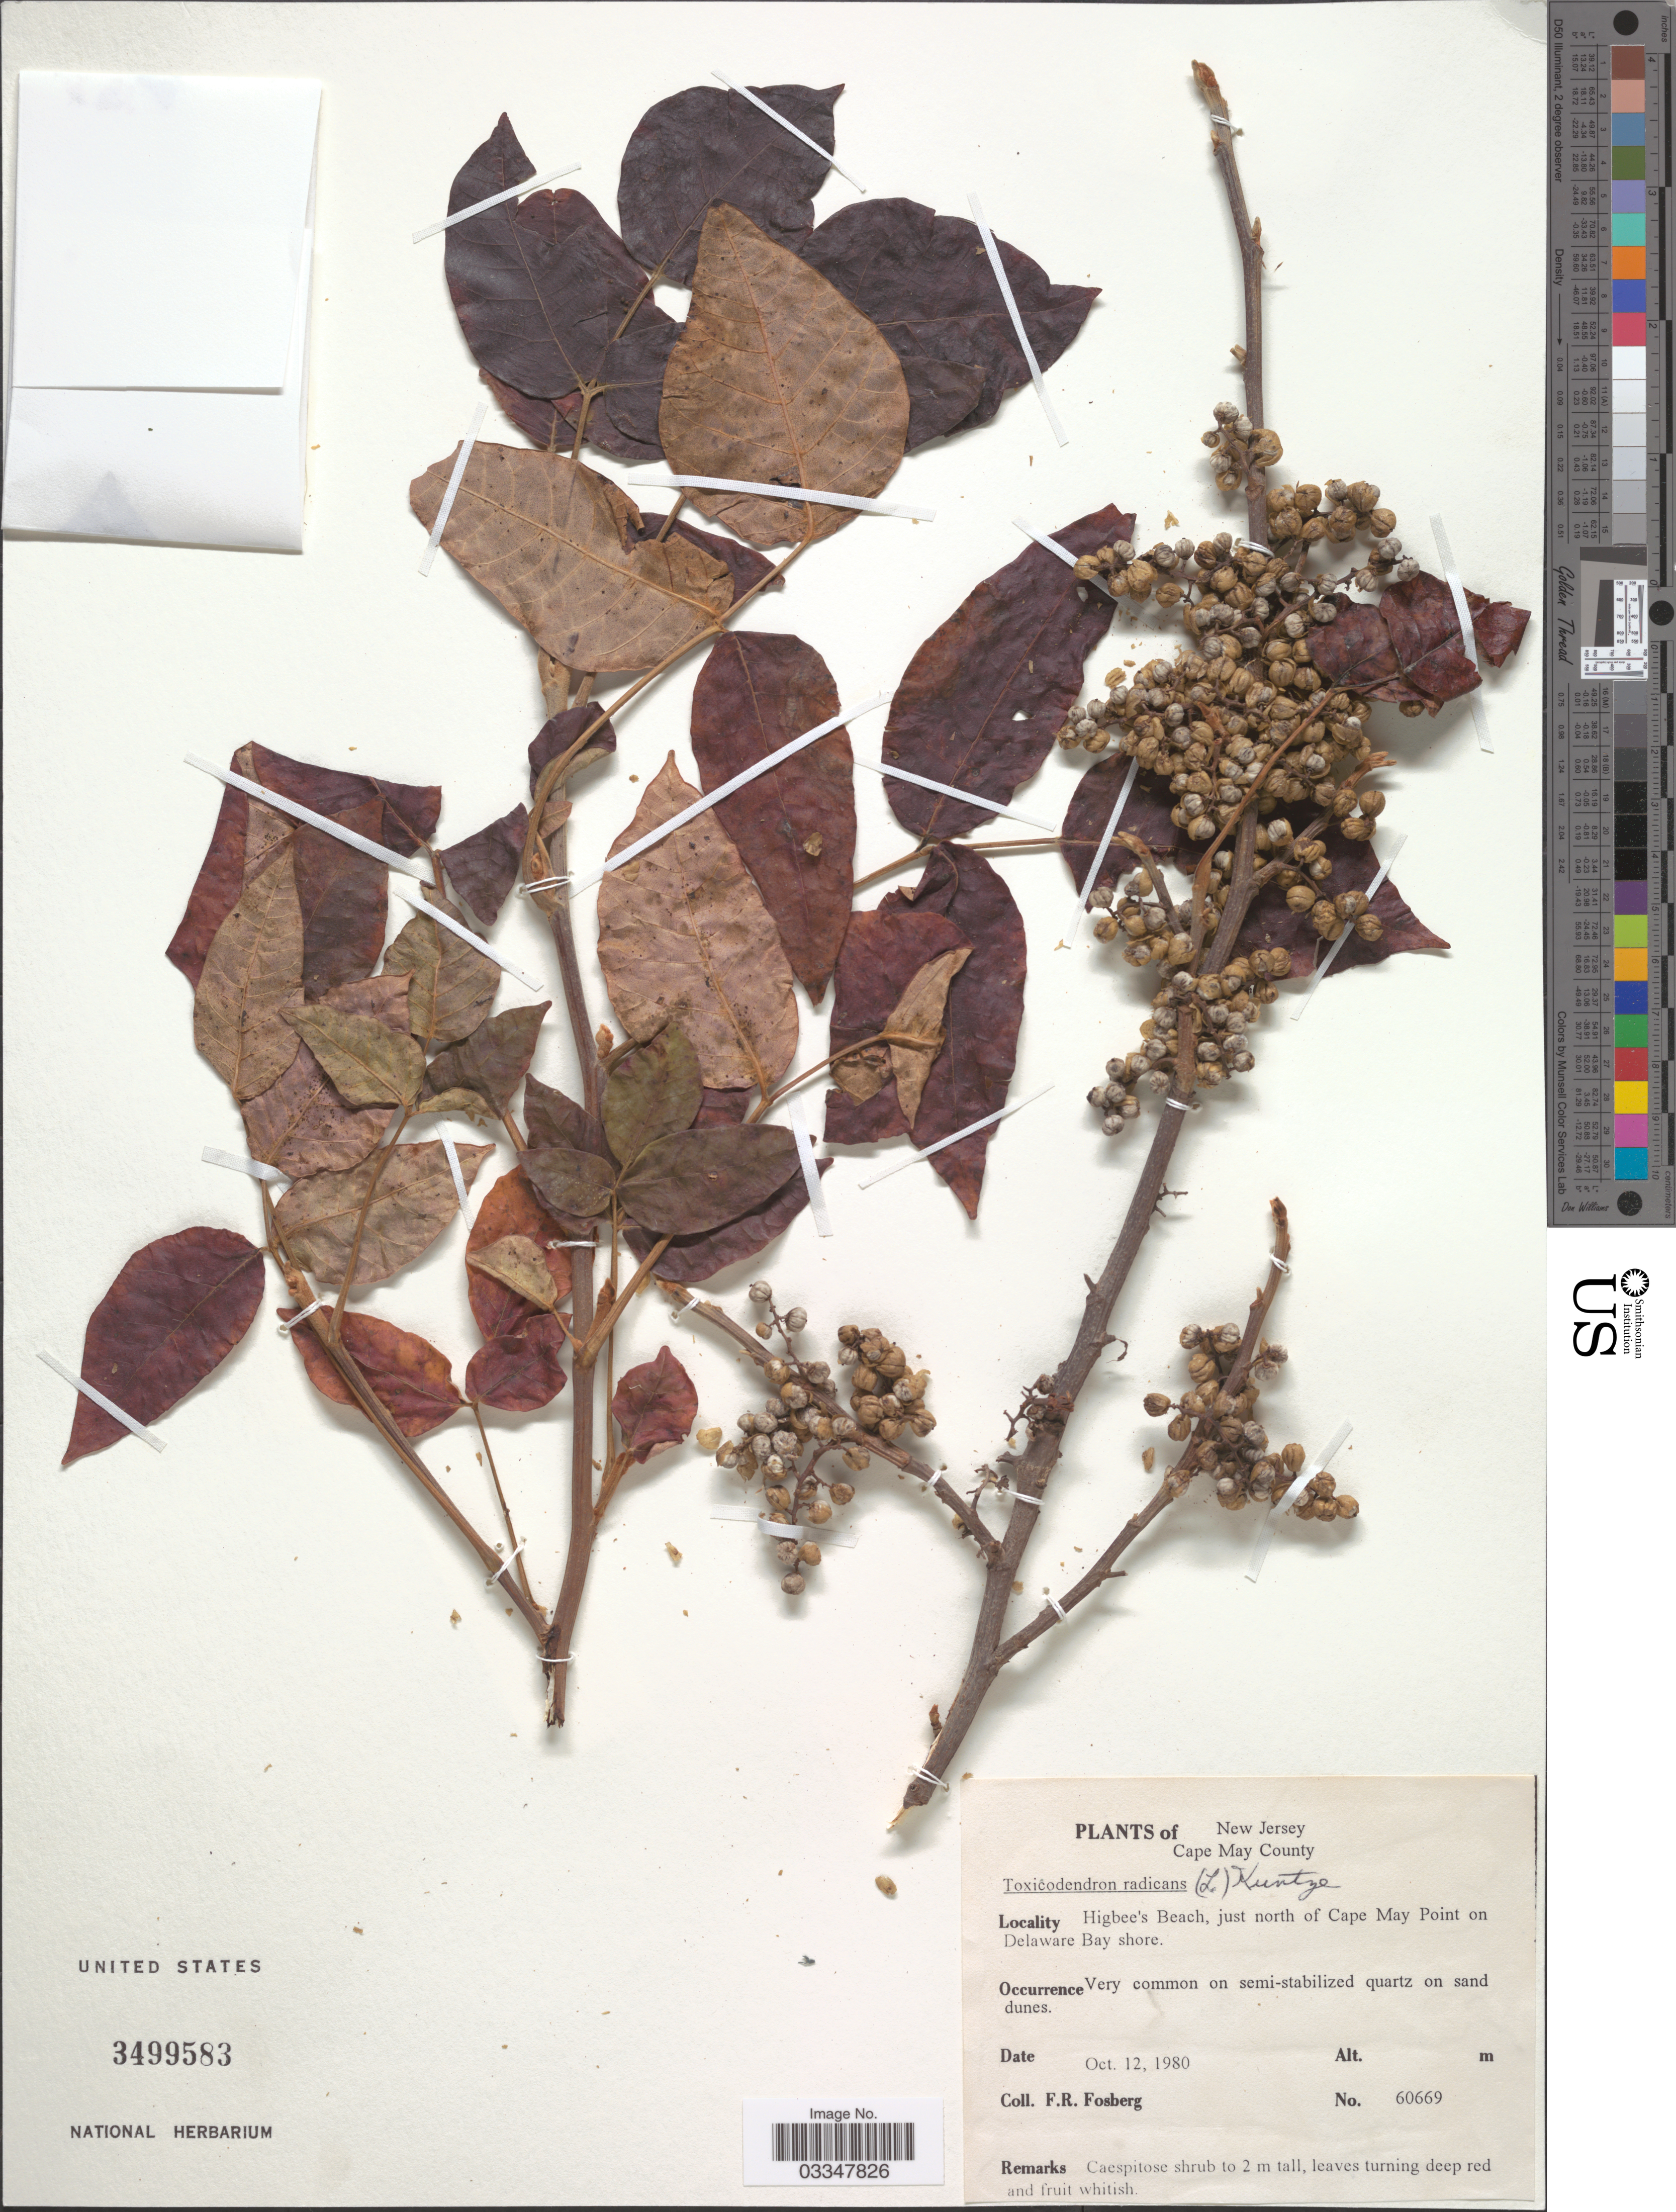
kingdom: Plantae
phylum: Tracheophyta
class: Magnoliopsida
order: Sapindales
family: Anacardiaceae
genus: Toxicodendron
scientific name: Toxicodendron radicans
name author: (L.) Kuntze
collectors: F. R. Fosberg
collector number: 60669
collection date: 1980-10-12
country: United States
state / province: New Jersey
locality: Cape May County. Higbee's Beach, just north of Cape May Point on Delaware Bay shore.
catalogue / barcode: US 3499583